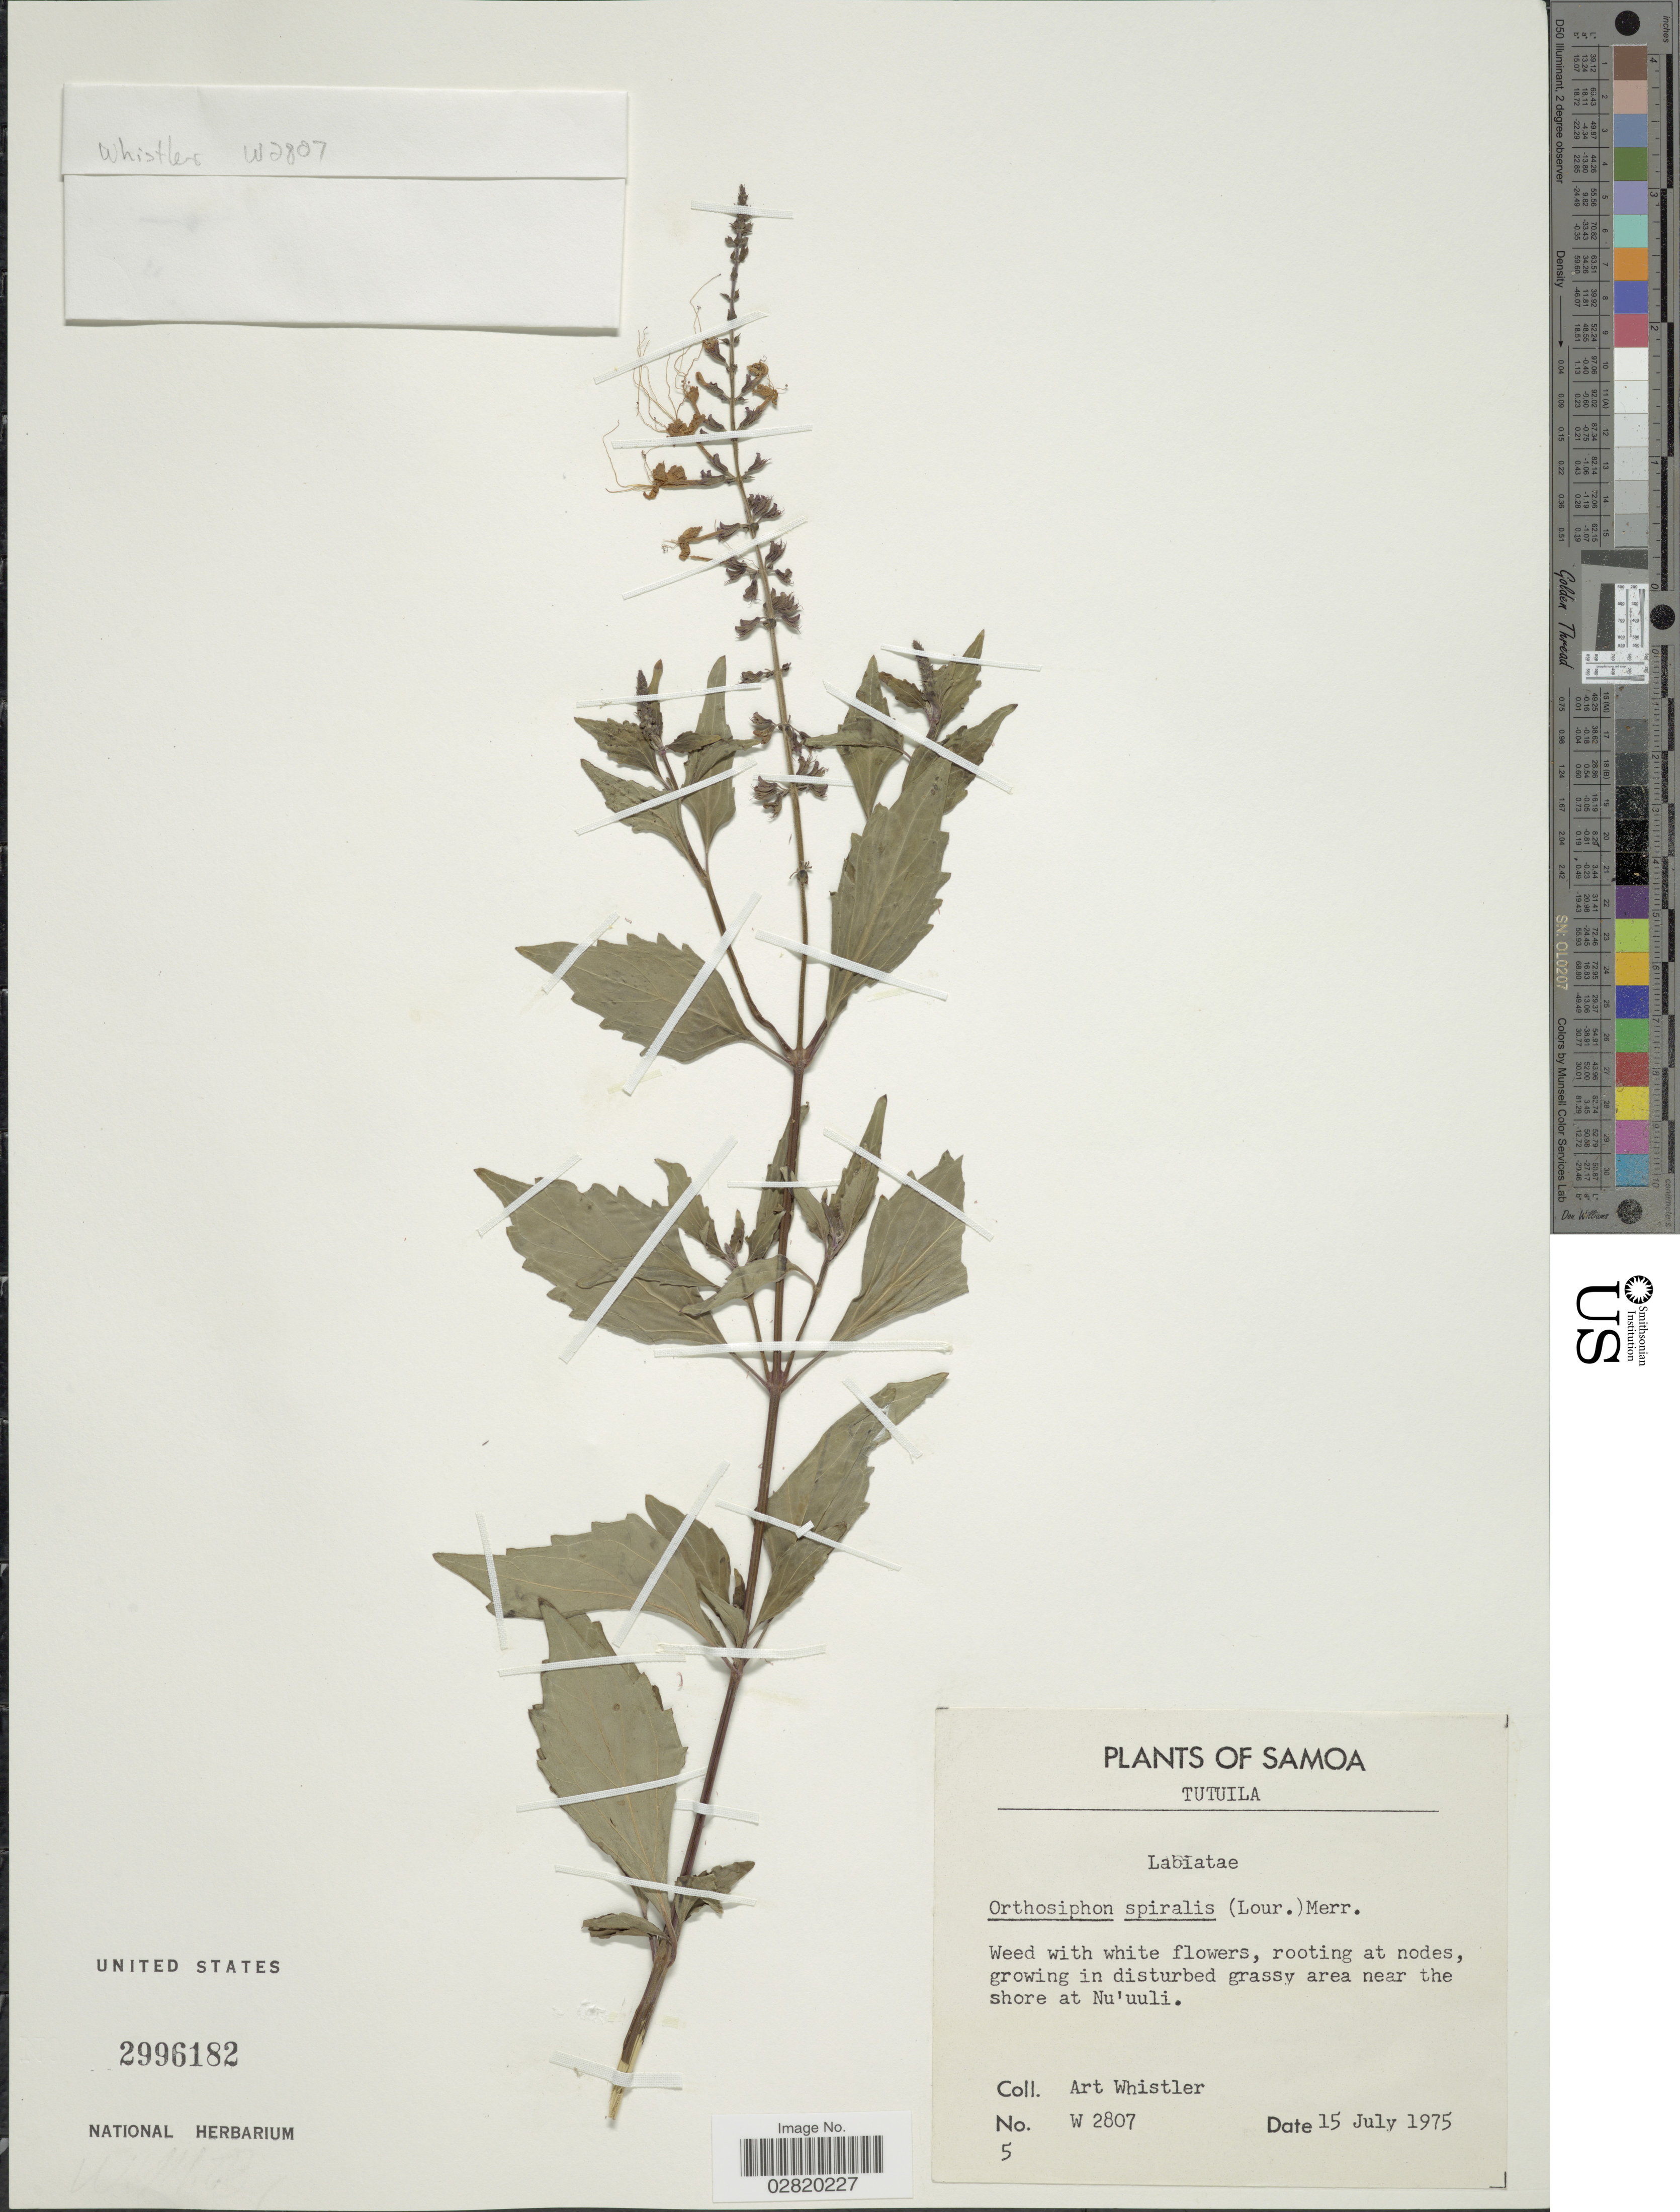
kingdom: Plantae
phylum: Tracheophyta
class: Magnoliopsida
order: Lamiales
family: Lamiaceae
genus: Orthosiphon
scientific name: Orthosiphon aristatus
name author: (Blume) Miq.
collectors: A. Whistler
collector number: W2807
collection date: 1975-07-15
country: American Samoa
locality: Samoa. Tutuila. near the shore at Nu' uuli.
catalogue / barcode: US 2996182